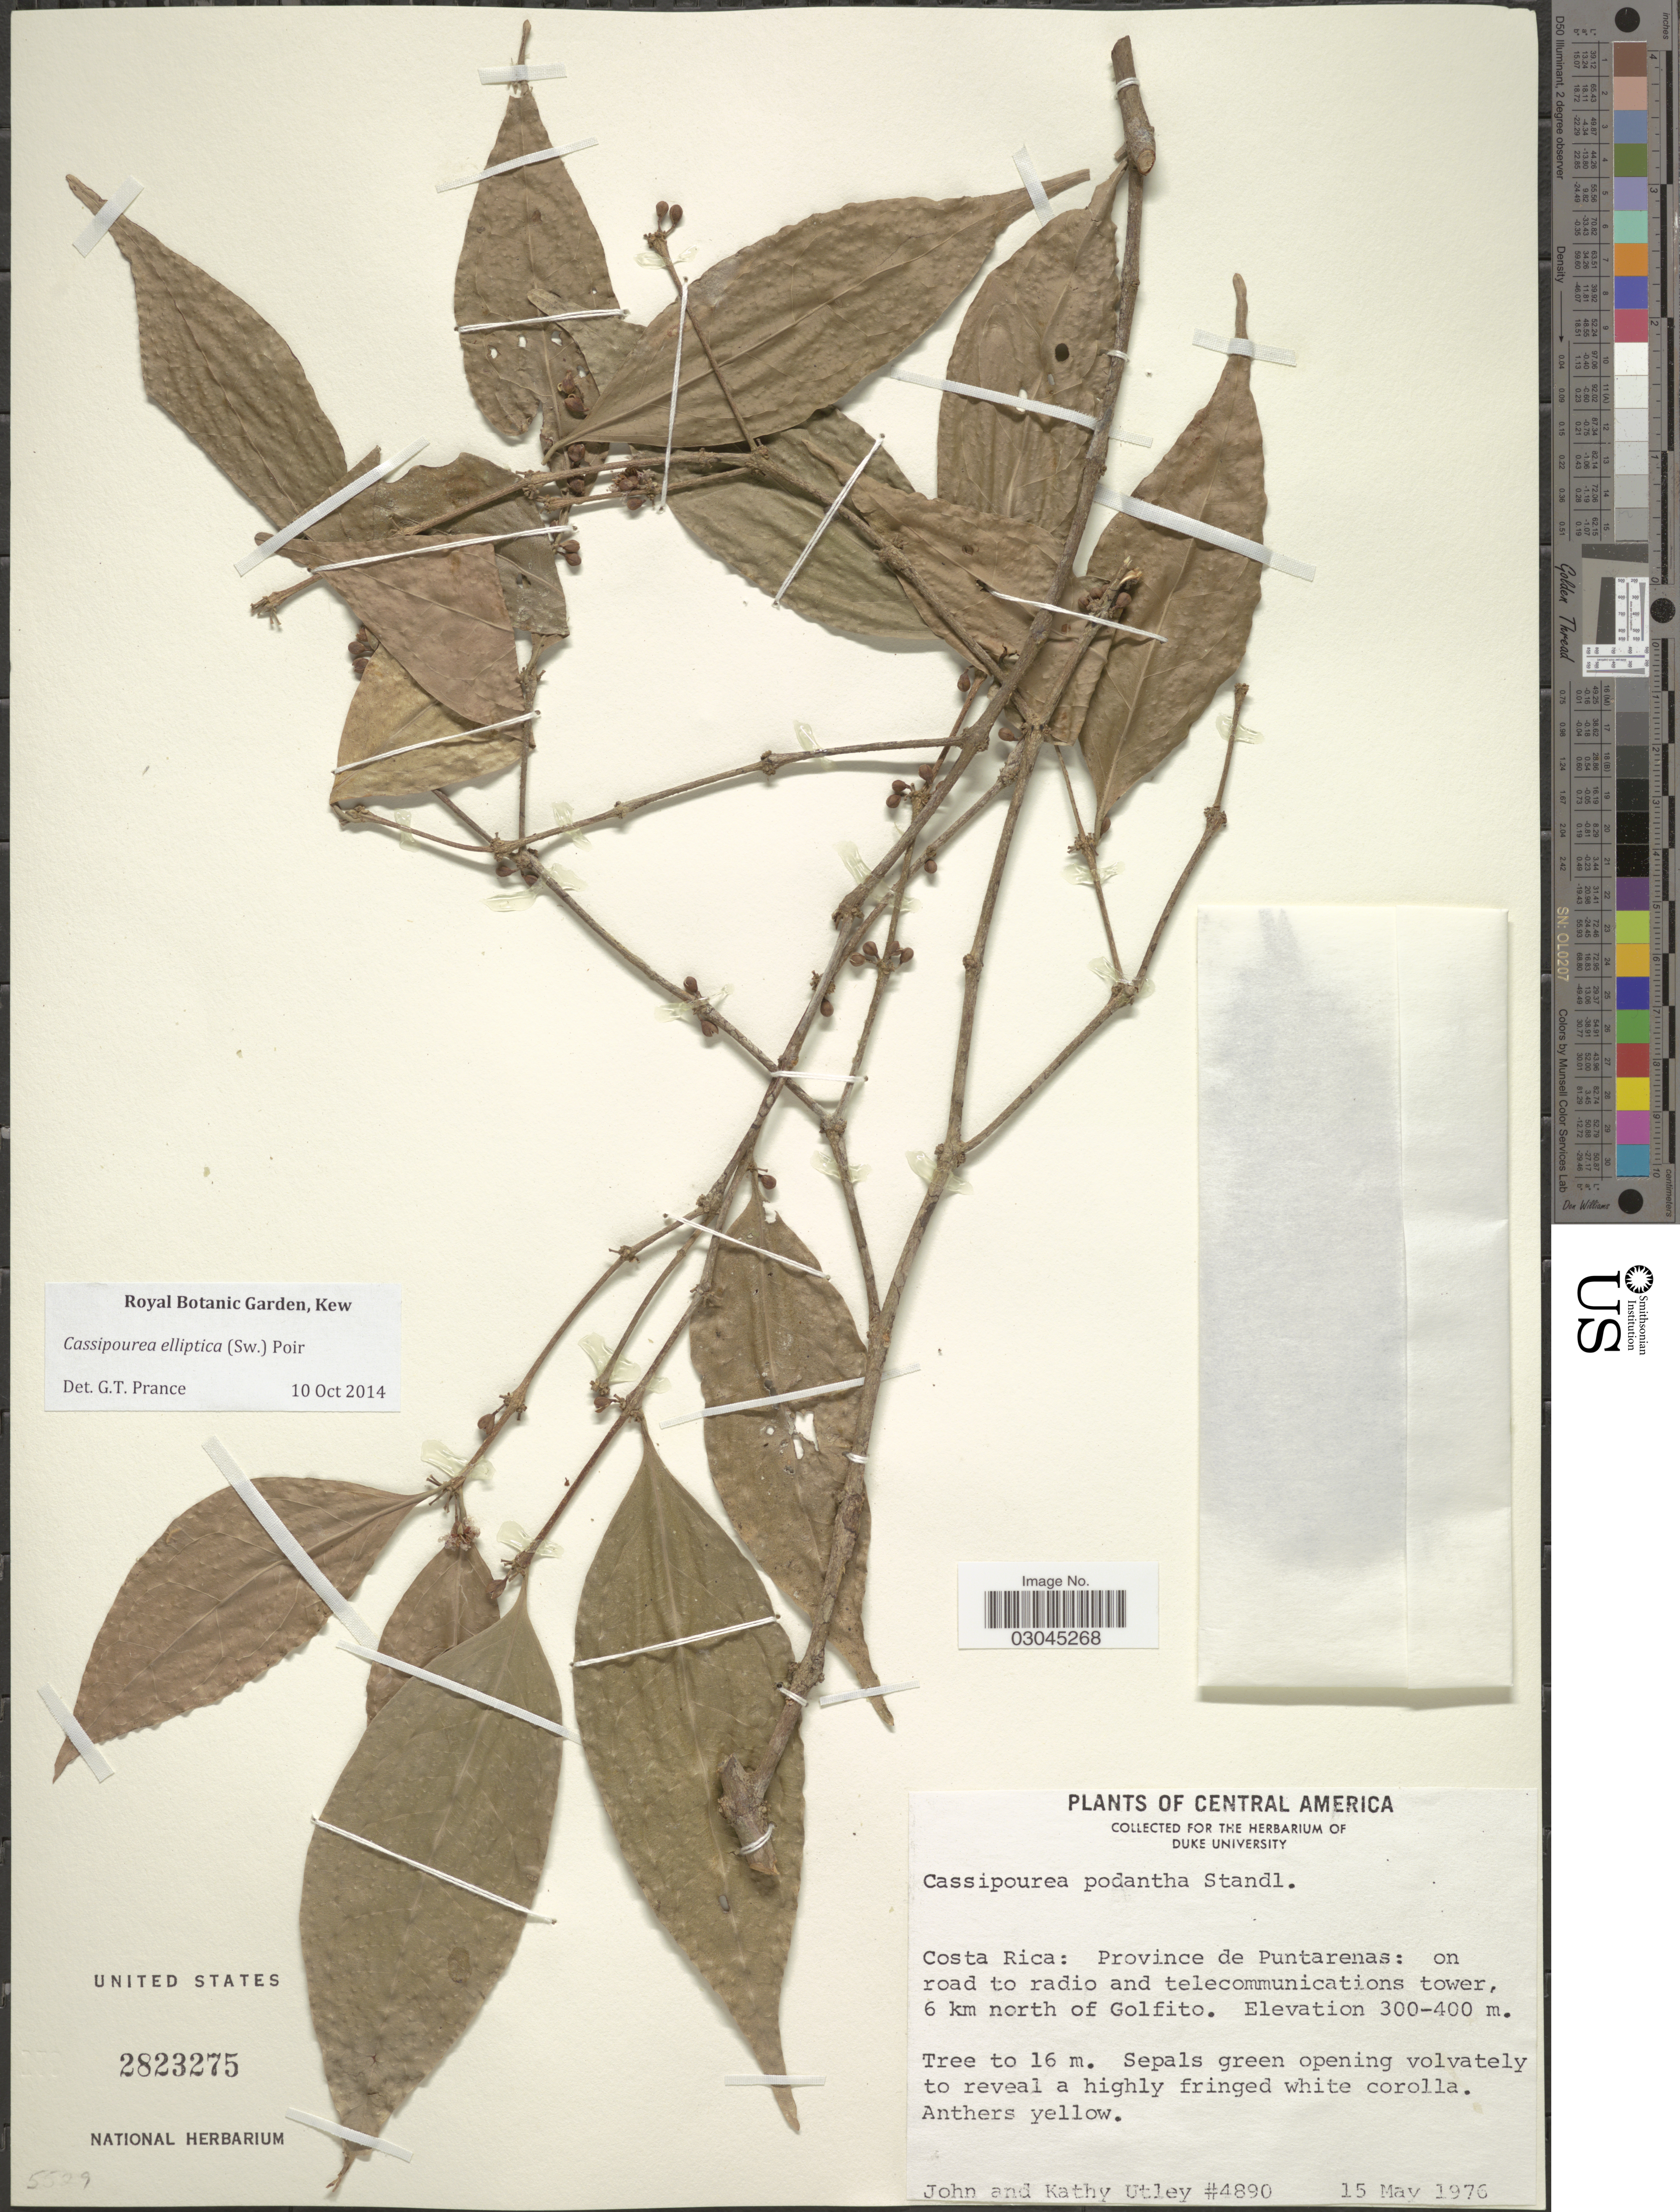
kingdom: Plantae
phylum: Tracheophyta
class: Magnoliopsida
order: Malpighiales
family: Rhizophoraceae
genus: Cassipourea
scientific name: Cassipourea elliptica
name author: (Sw.) Poir.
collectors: J. F. Utley & K. Burt-Utley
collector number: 4890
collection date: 1976-05-15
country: Costa Rica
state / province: Puntarenas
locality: On road to radio and telecommunications tower, 6 km north of Golfito.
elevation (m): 300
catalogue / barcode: US 2823275